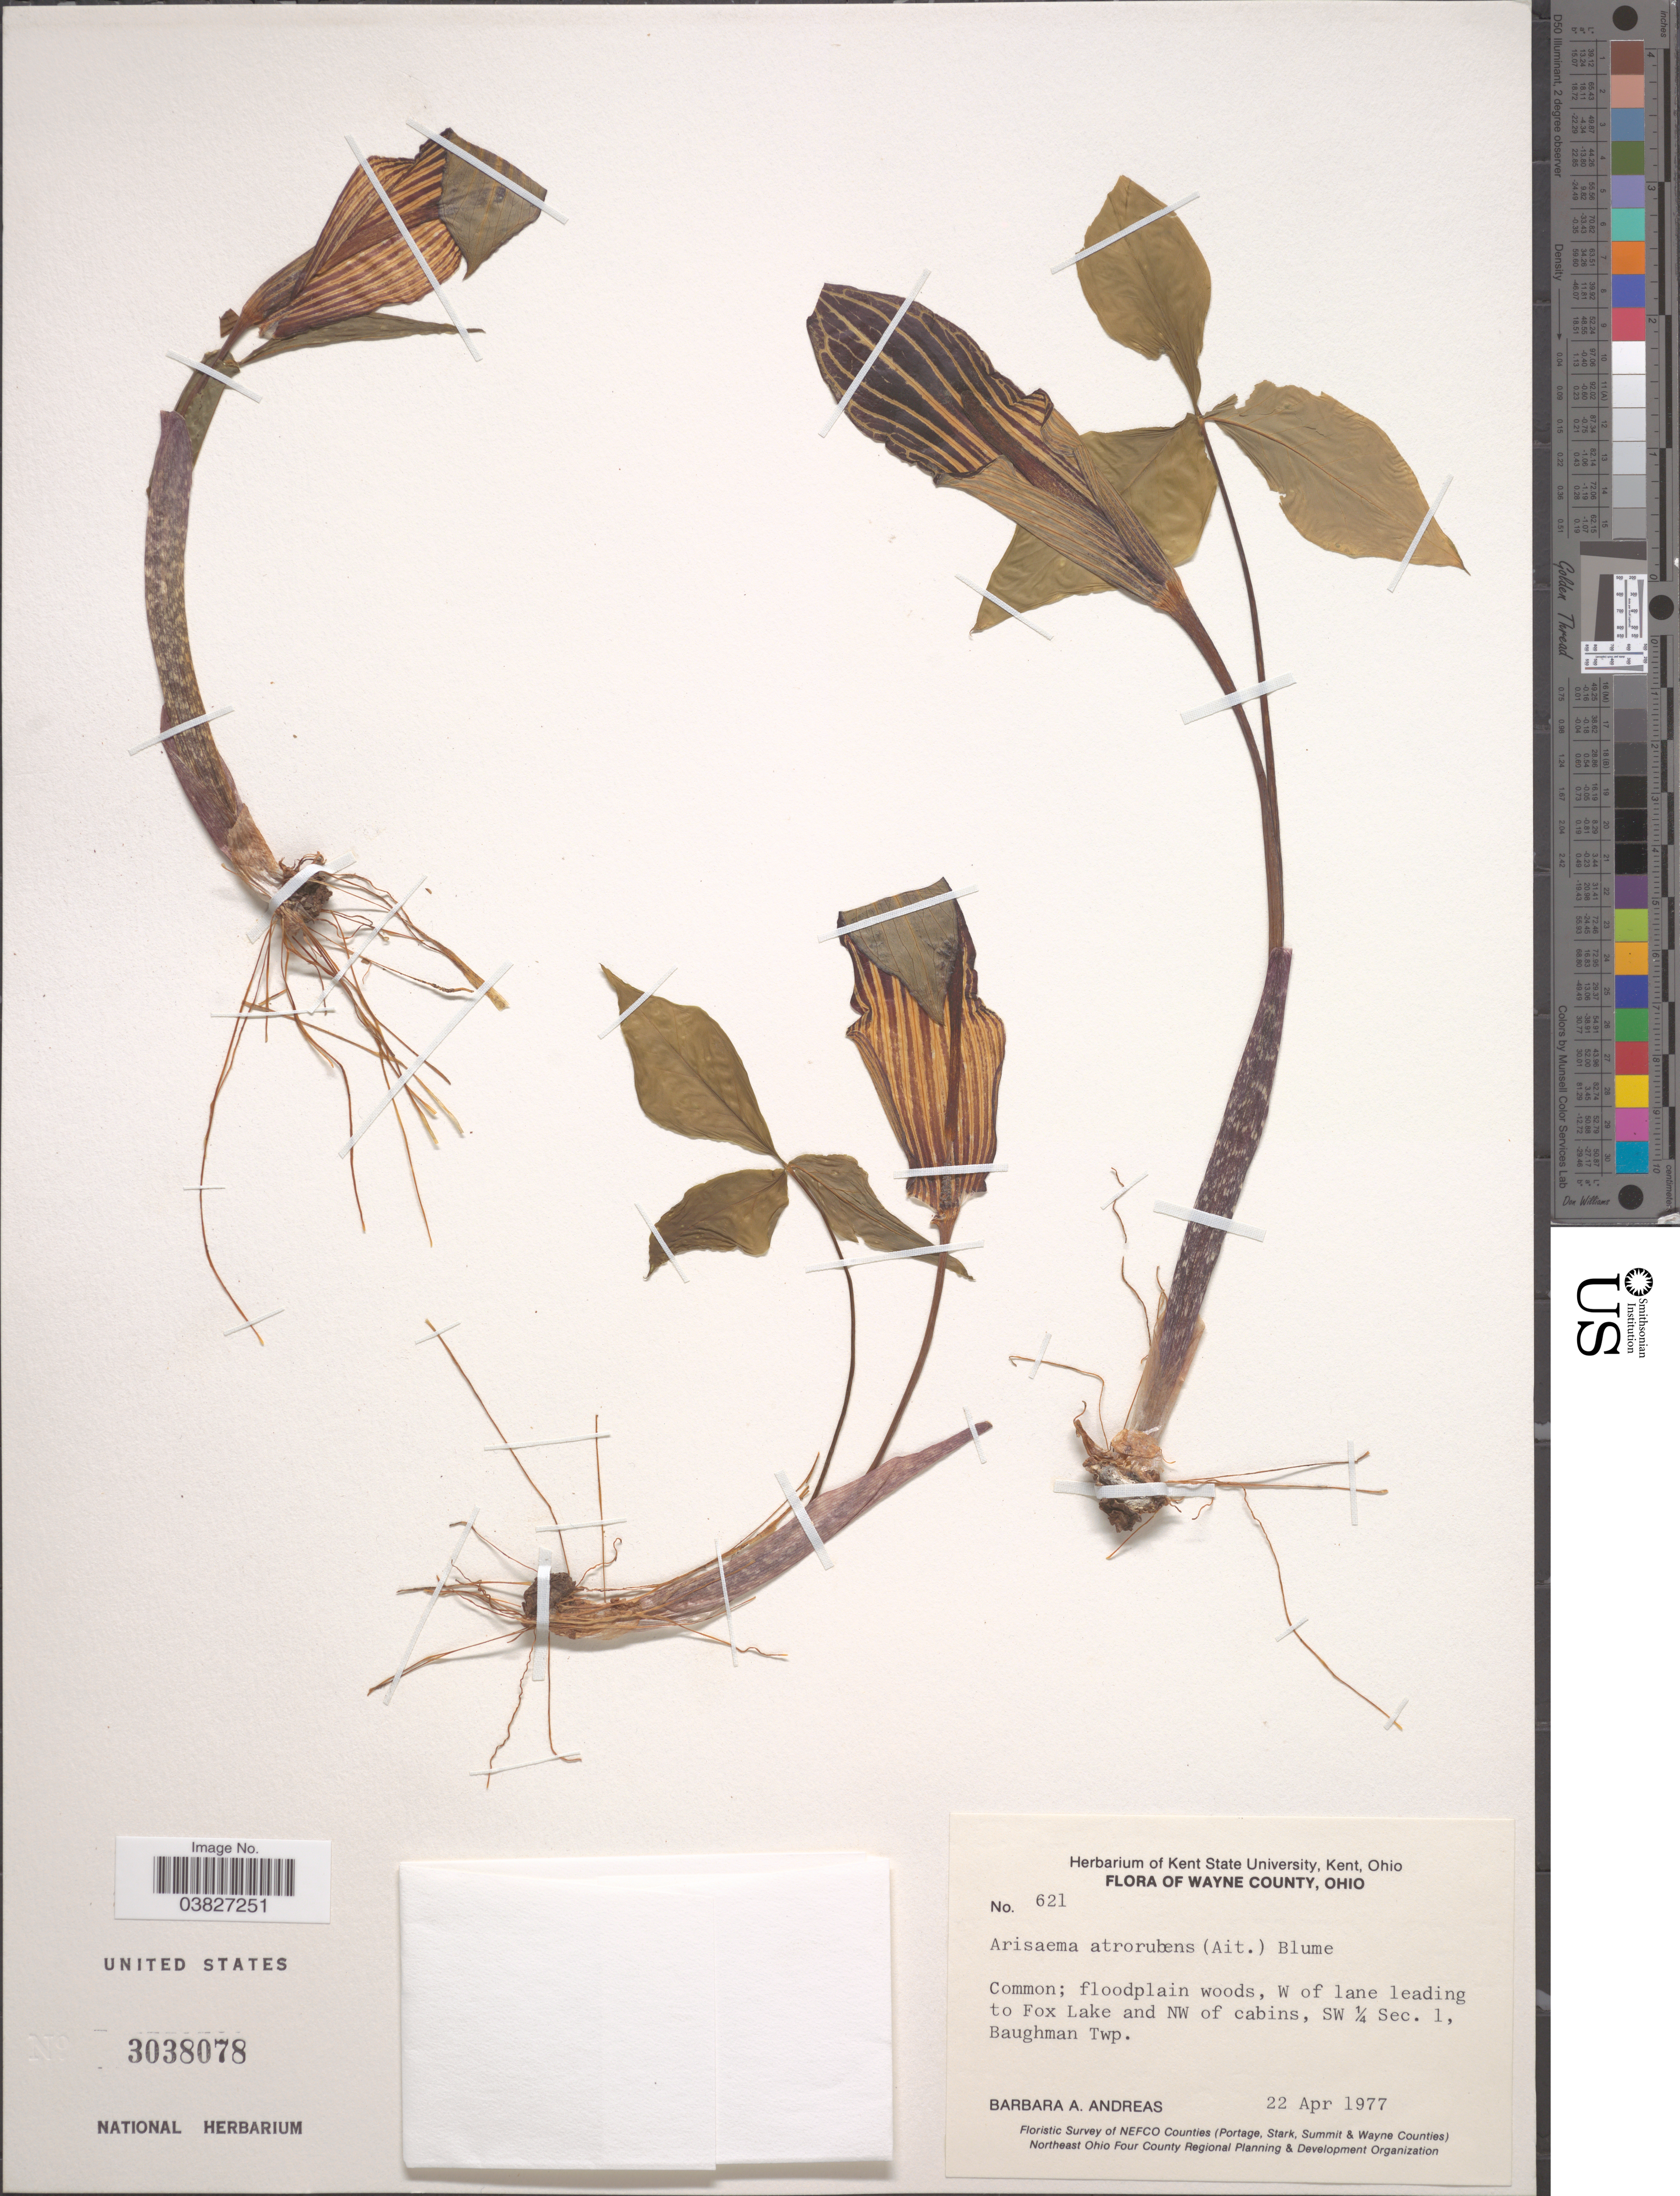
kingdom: Plantae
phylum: Tracheophyta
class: Liliopsida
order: Alismatales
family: Araceae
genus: Arisaema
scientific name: Arisaema triphyllum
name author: (L.) Schott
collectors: B. A. Andreas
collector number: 621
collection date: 1977-04-22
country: United States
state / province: Ohio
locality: Wayne County. W of lane leading to Fox Lake and NW of cabins, SW ¼ Sec. 1, Baughman Twp.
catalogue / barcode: US 3038078